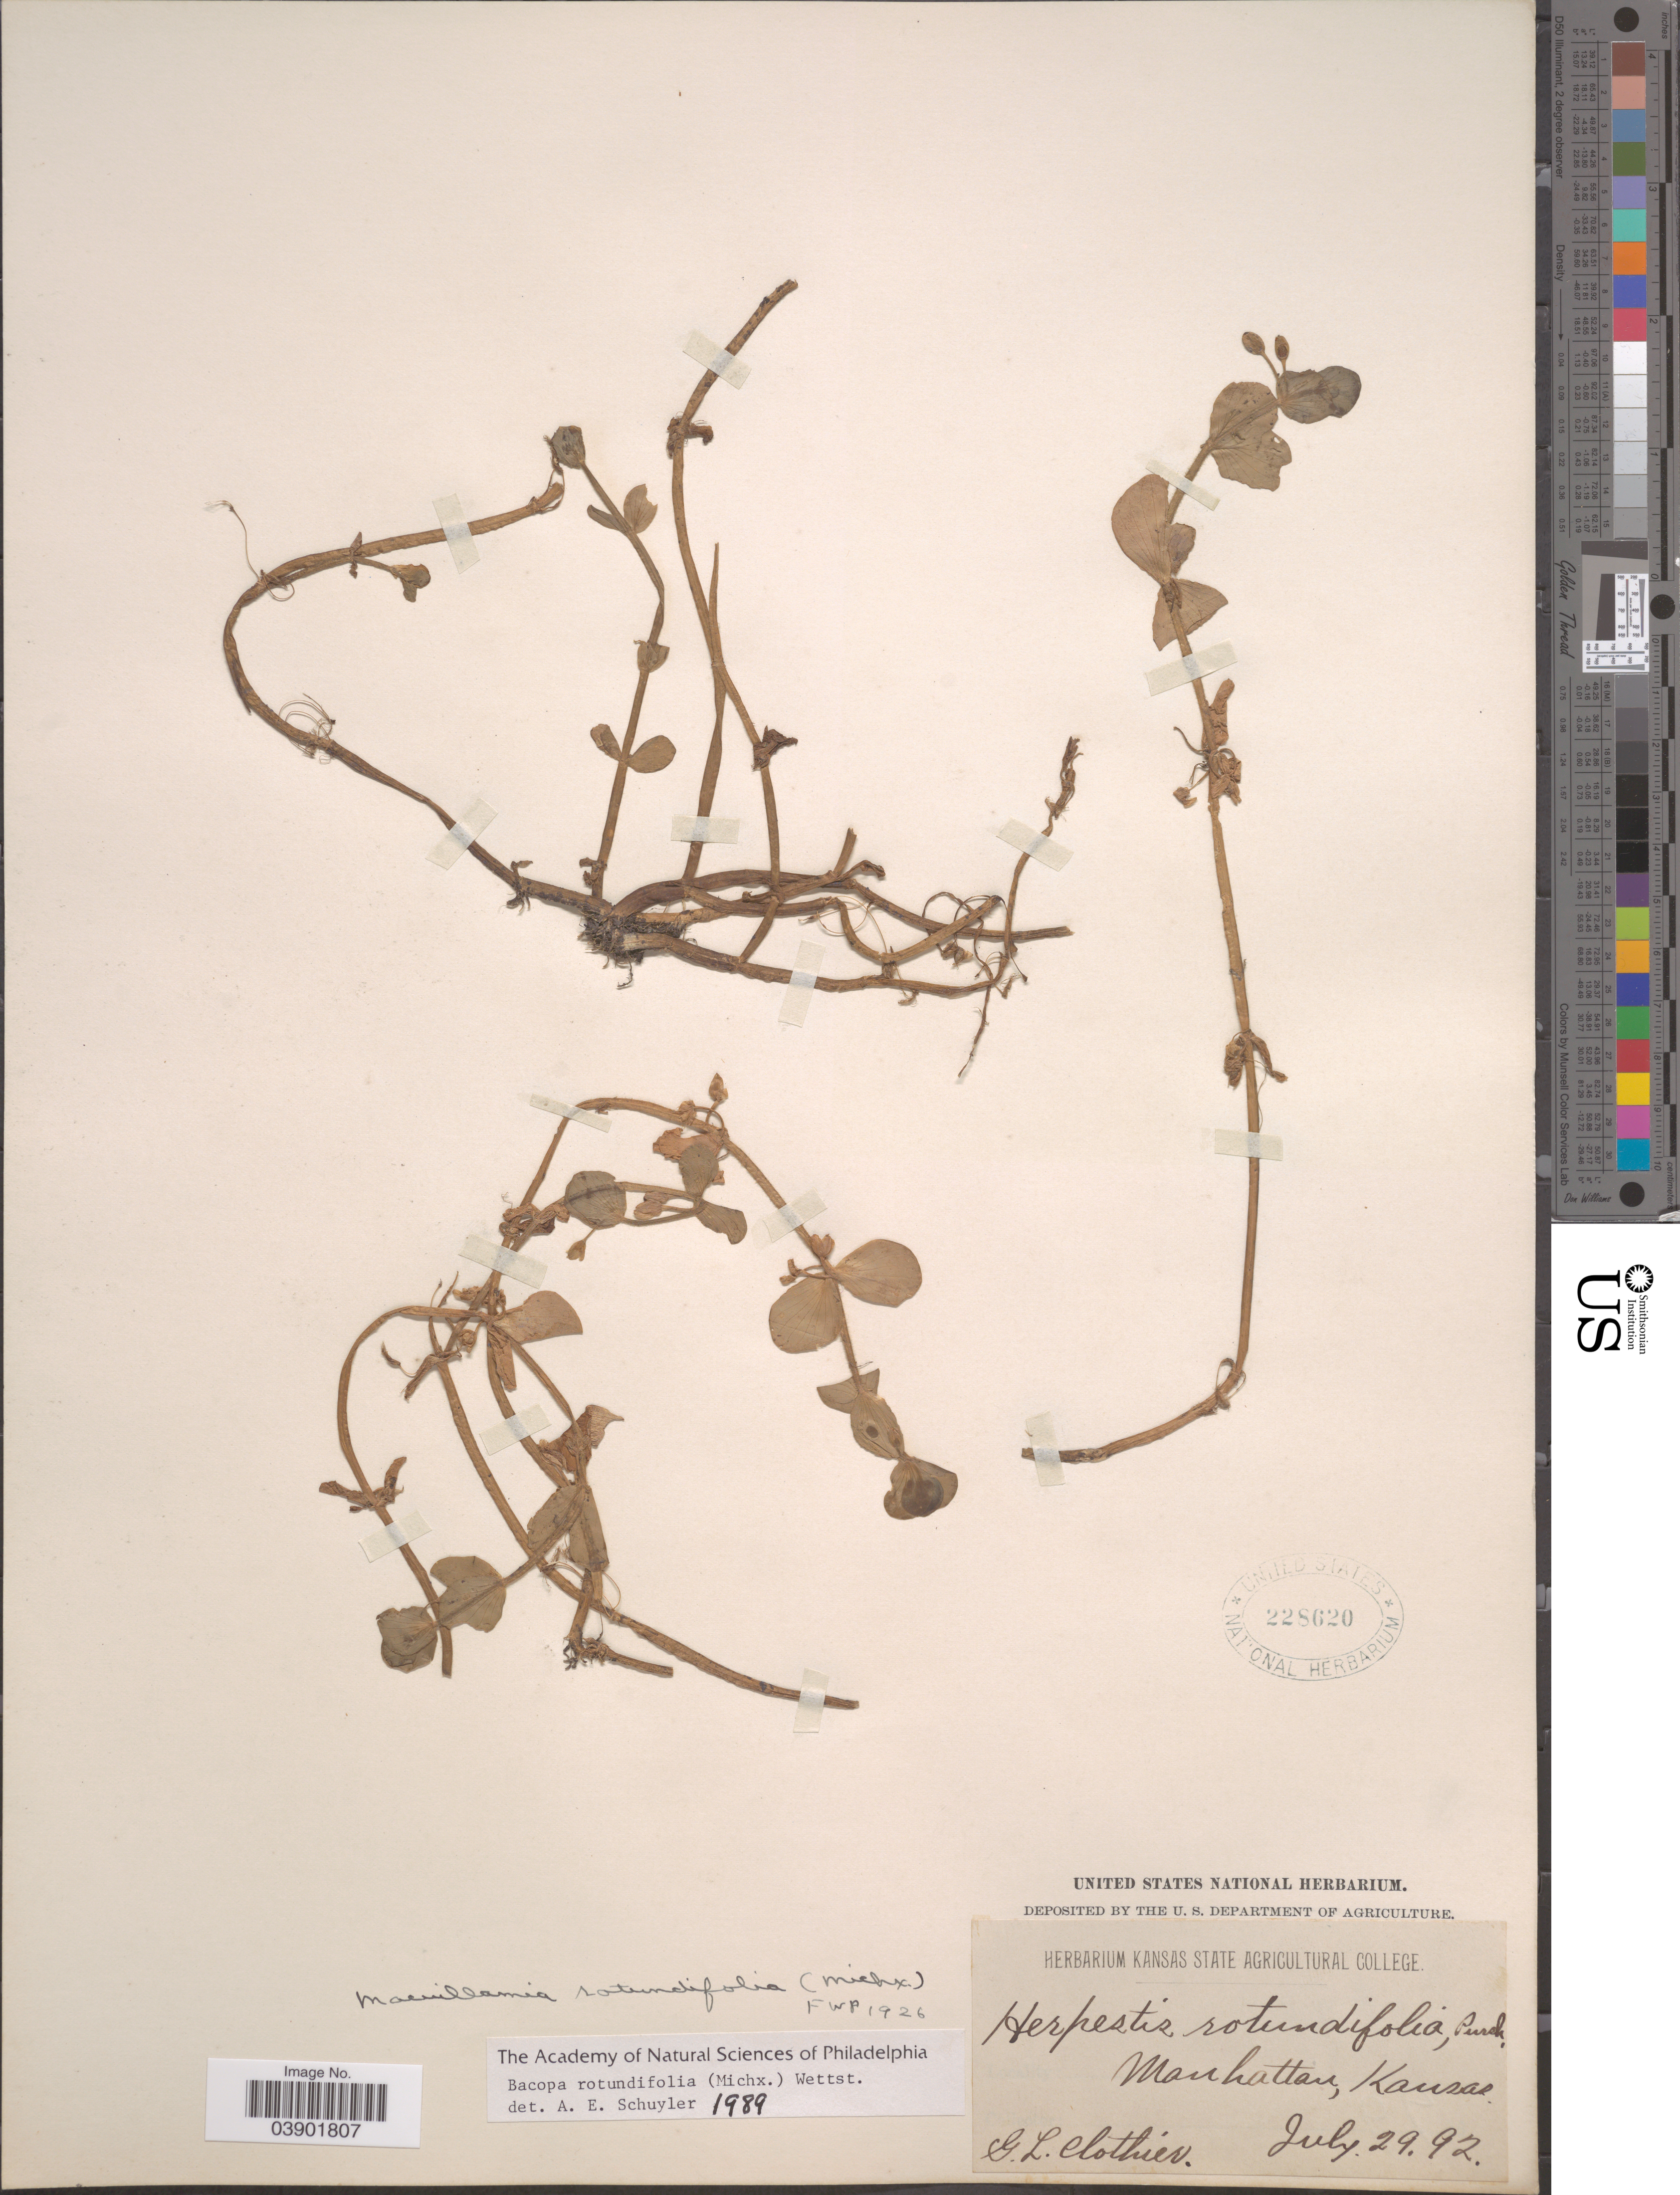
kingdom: Plantae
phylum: Tracheophyta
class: Magnoliopsida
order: Lamiales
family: Plantaginaceae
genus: Bacopa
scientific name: Bacopa rotundifolia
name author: (Michx.) Wettst.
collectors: G. Clothier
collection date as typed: Transcribed d/m/y: 27/7/92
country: United States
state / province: Kansas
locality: Manhattan.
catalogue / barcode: US 228620